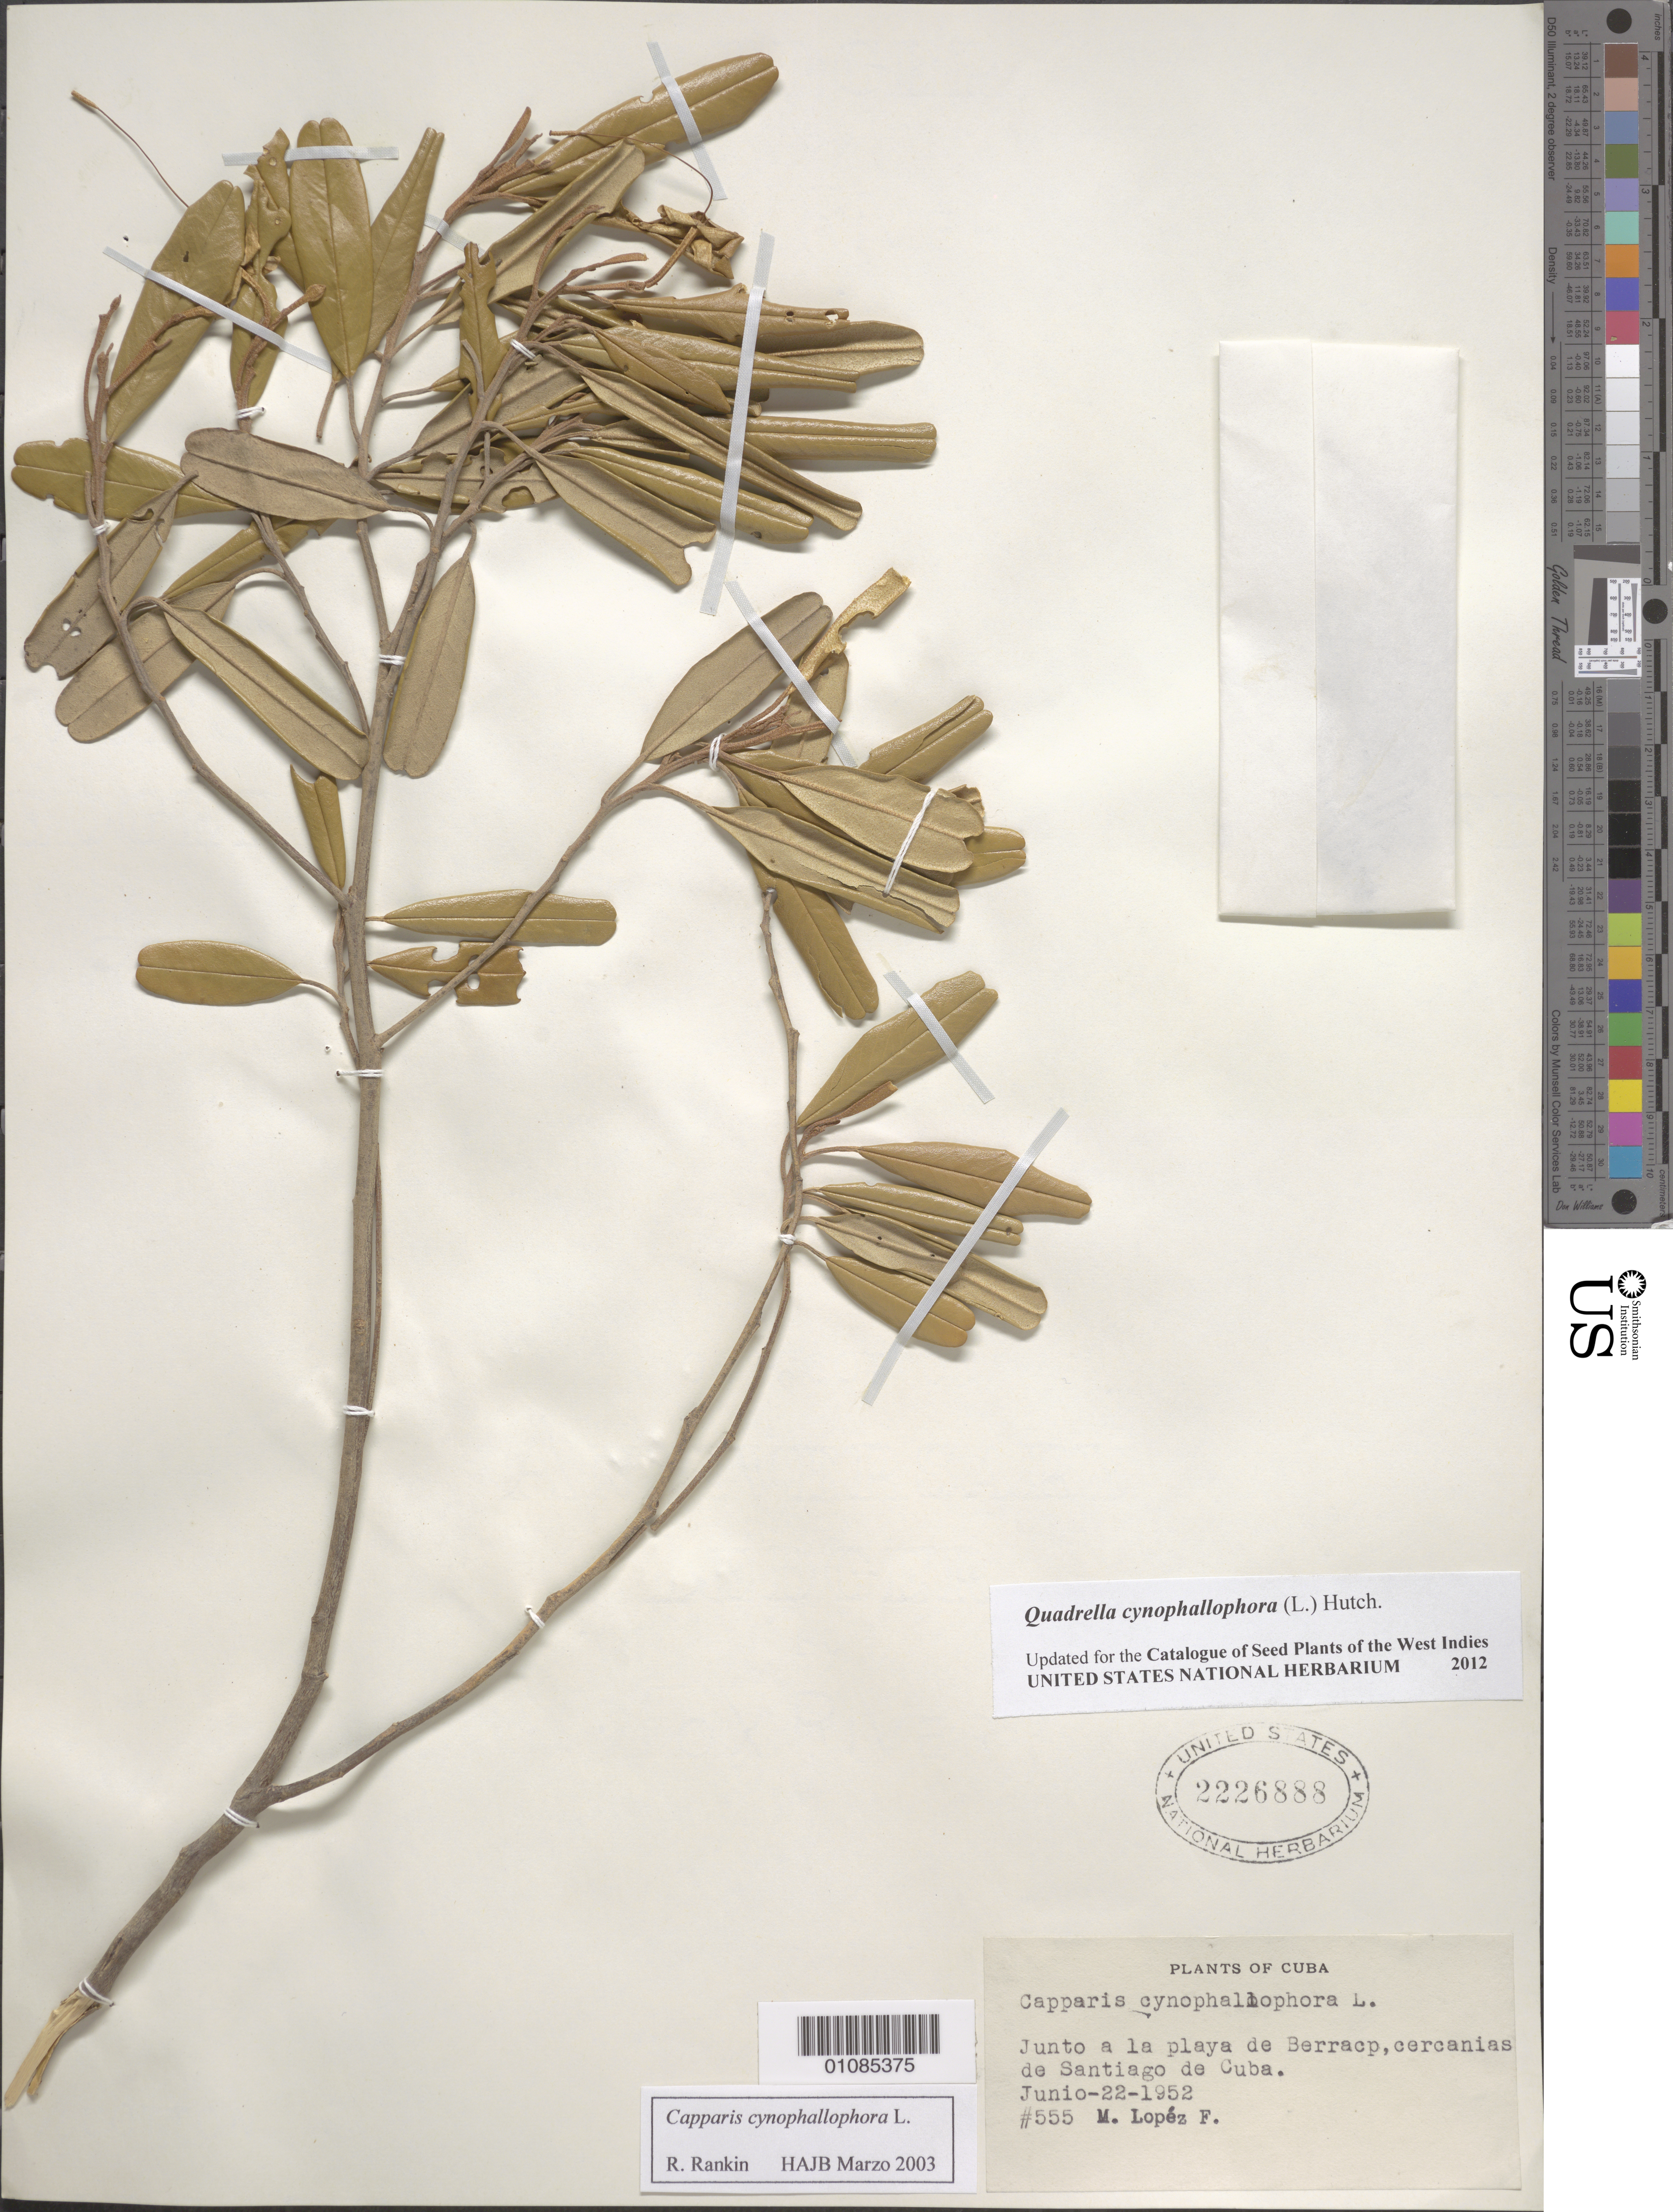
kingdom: Plantae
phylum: Tracheophyta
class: Magnoliopsida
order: Brassicales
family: Capparaceae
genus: Quadrella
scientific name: Quadrella cynophallophora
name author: (L.) Hutch.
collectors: M. López Figueiras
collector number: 555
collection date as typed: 22 Jun 1952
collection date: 1952-06-22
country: Cuba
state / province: Santiago de Cuba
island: Cuba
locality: Junto a la playa de Berracp, cercanias de Santiago de Cuba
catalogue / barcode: US 2226888